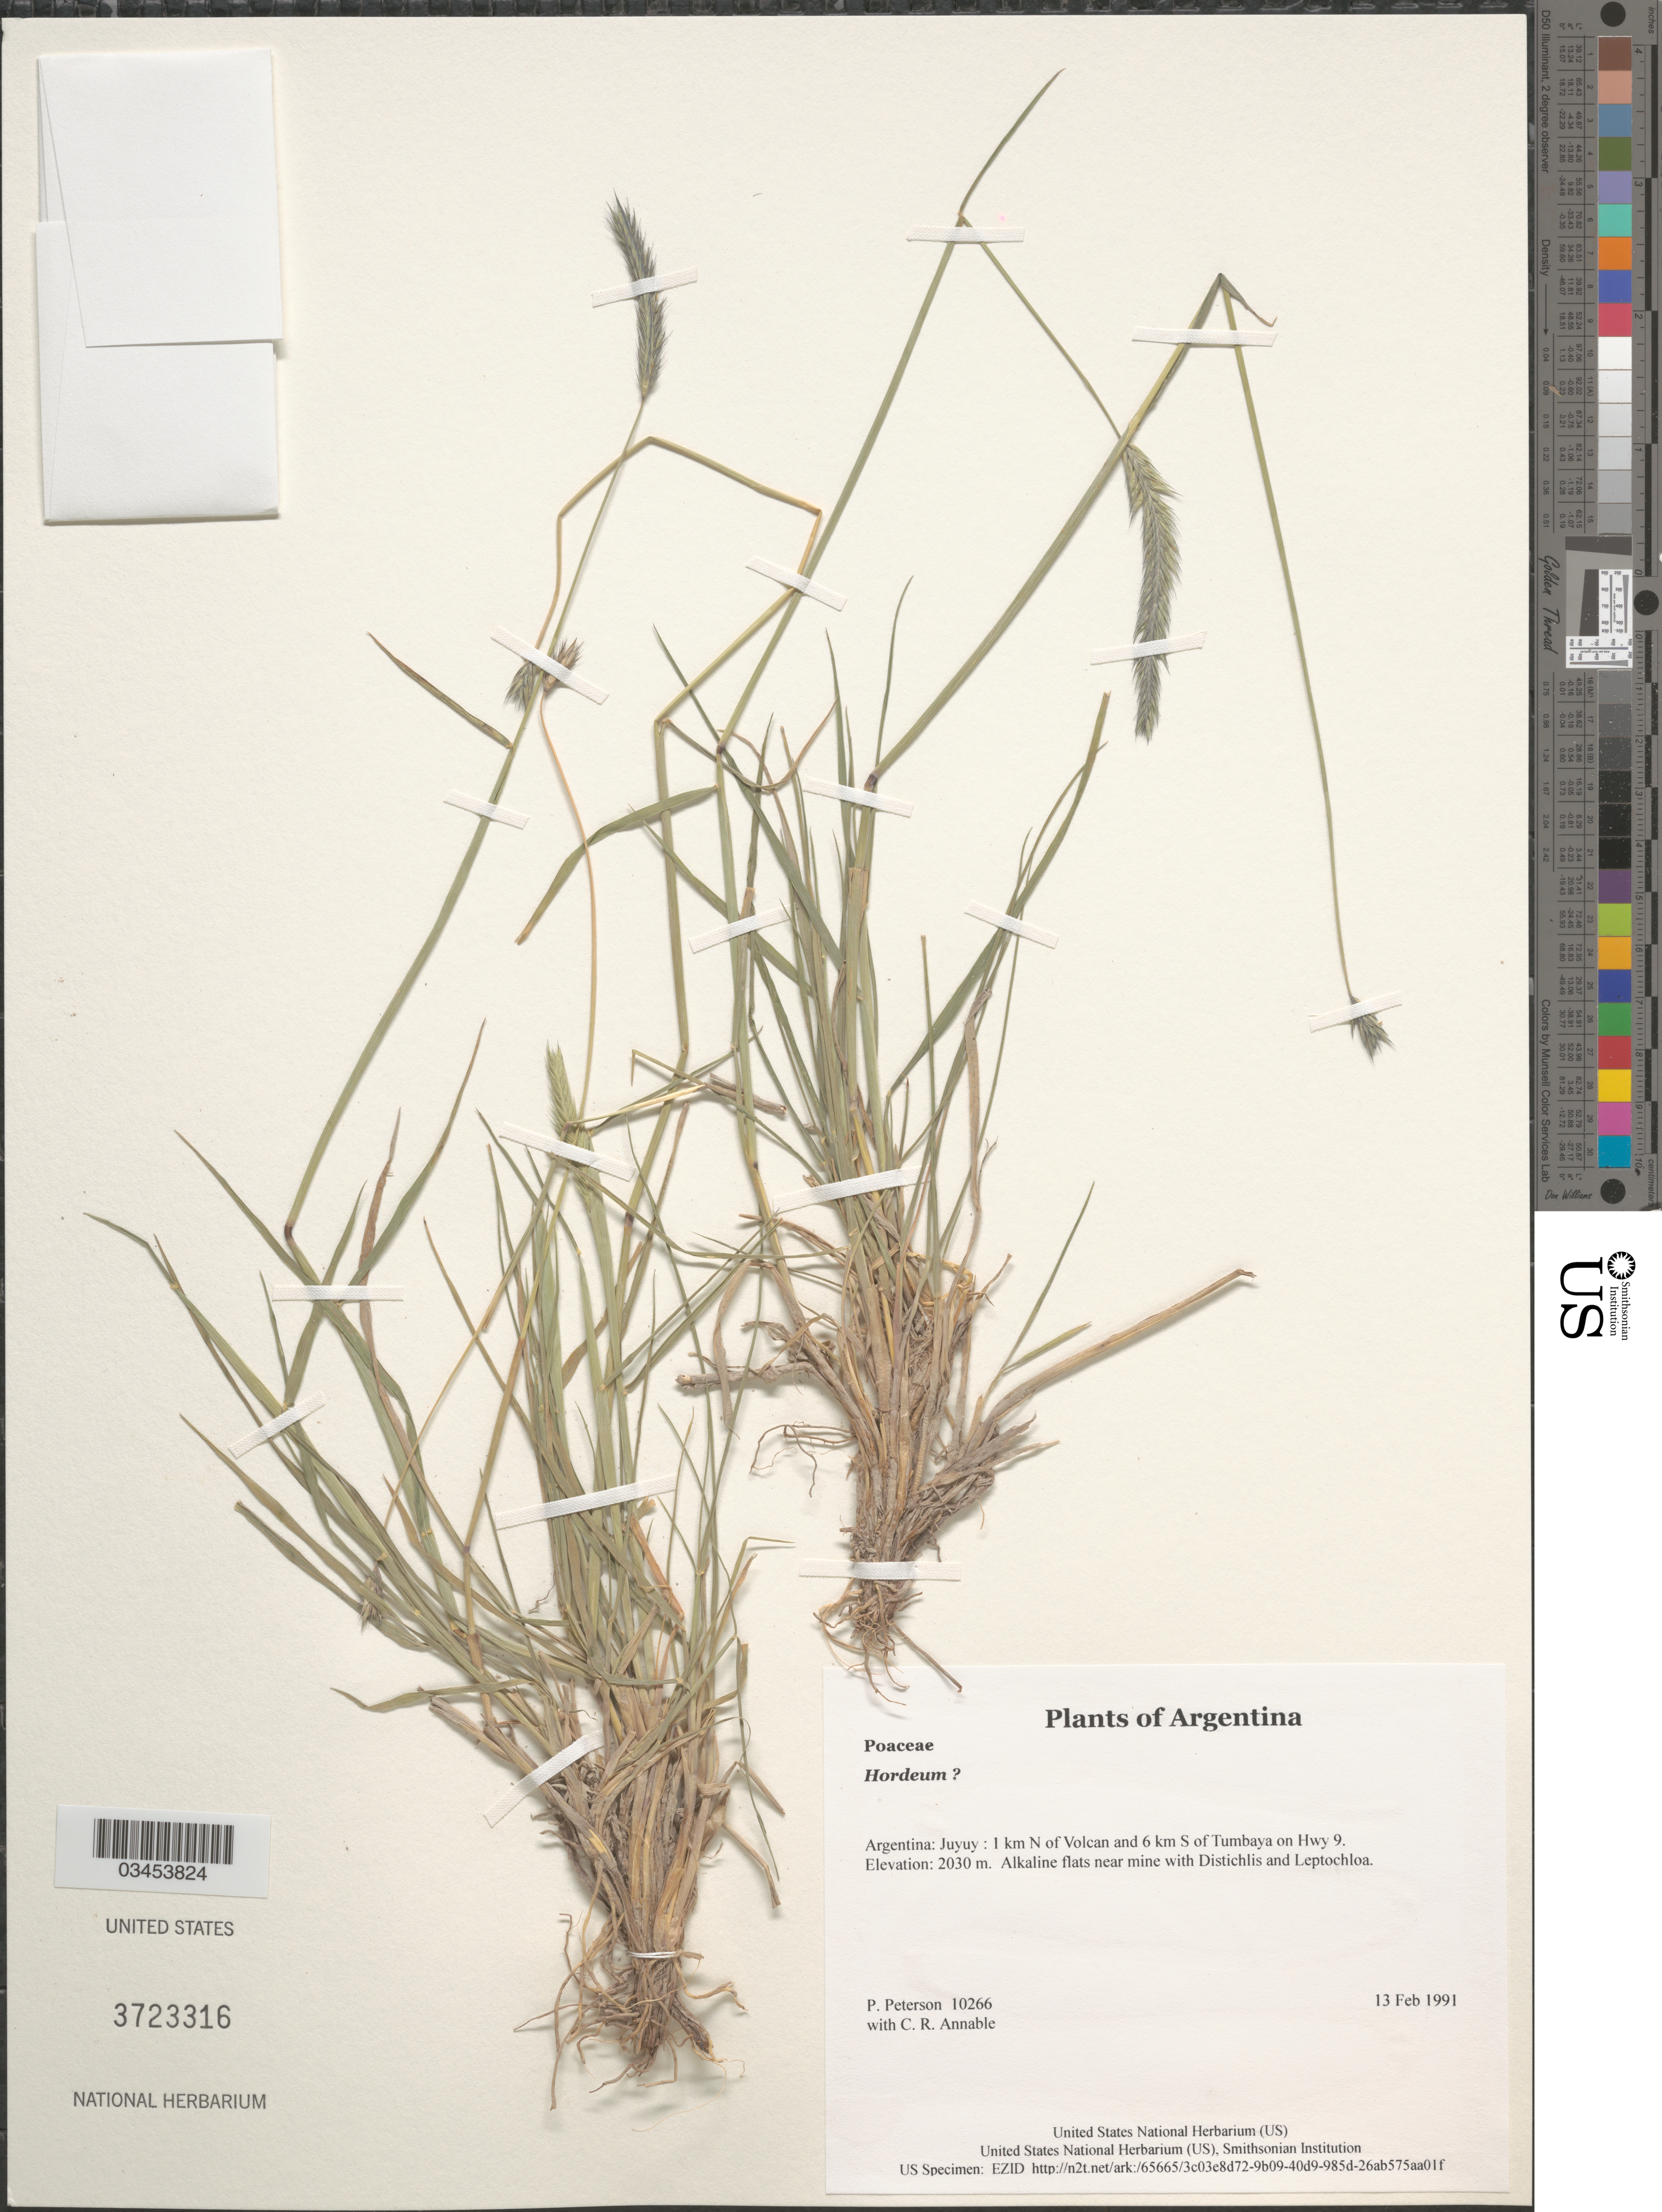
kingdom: Plantae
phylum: Tracheophyta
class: Liliopsida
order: Poales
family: Poaceae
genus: Hordeum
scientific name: Hordeum sp.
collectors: P. Peterson & C. R. Annable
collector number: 10266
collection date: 1991-02-13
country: Argentina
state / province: Jujuy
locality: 1 km N of Volcan and 6 km S of Tumbaya on Hwy 9.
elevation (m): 2030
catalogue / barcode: US 3723316